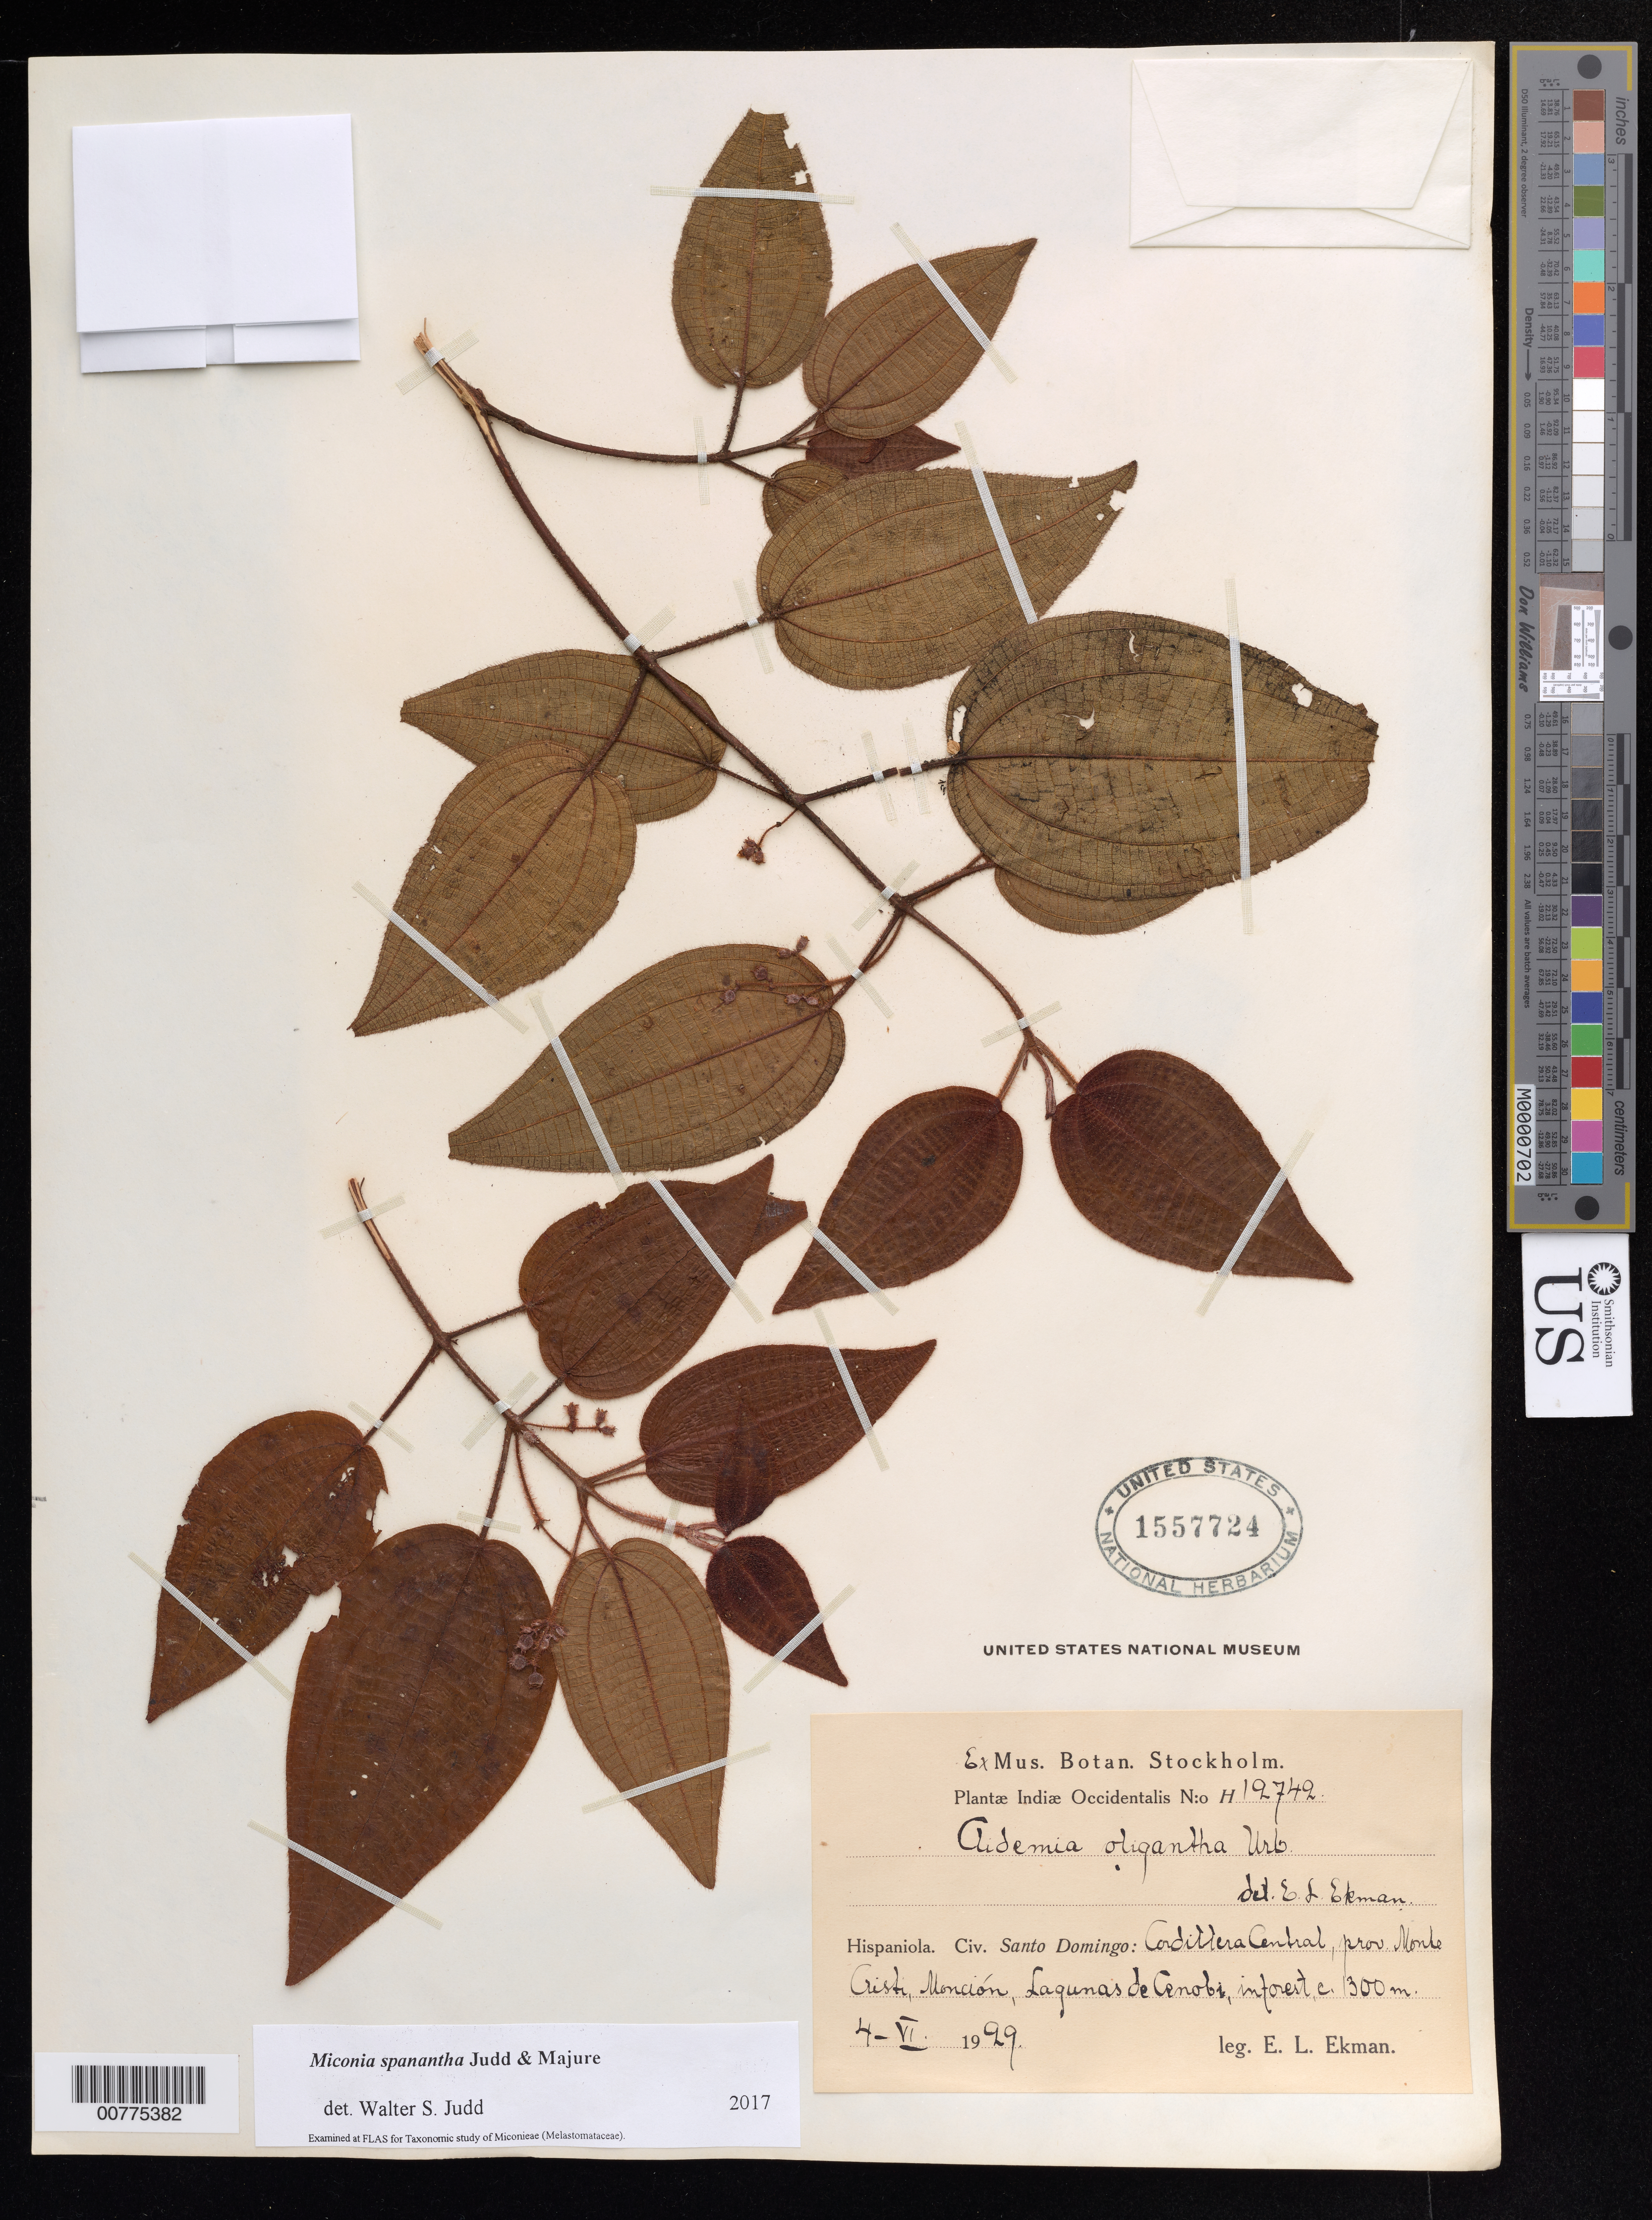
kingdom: Plantae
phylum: Tracheophyta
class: Magnoliopsida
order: Myrtales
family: Melastomataceae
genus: Miconia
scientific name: Miconia spanantha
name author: Judd & Majure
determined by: Judd, Walter S.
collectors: E. L. Ekman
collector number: H 12749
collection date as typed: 04 Jun 1929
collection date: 1929-06-04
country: Dominican Republic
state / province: Monte Cristi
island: Hispaniola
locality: Cordillera Central, Monción, Lagunas de Cenobi.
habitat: In forest.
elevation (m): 1300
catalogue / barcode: US 1557724